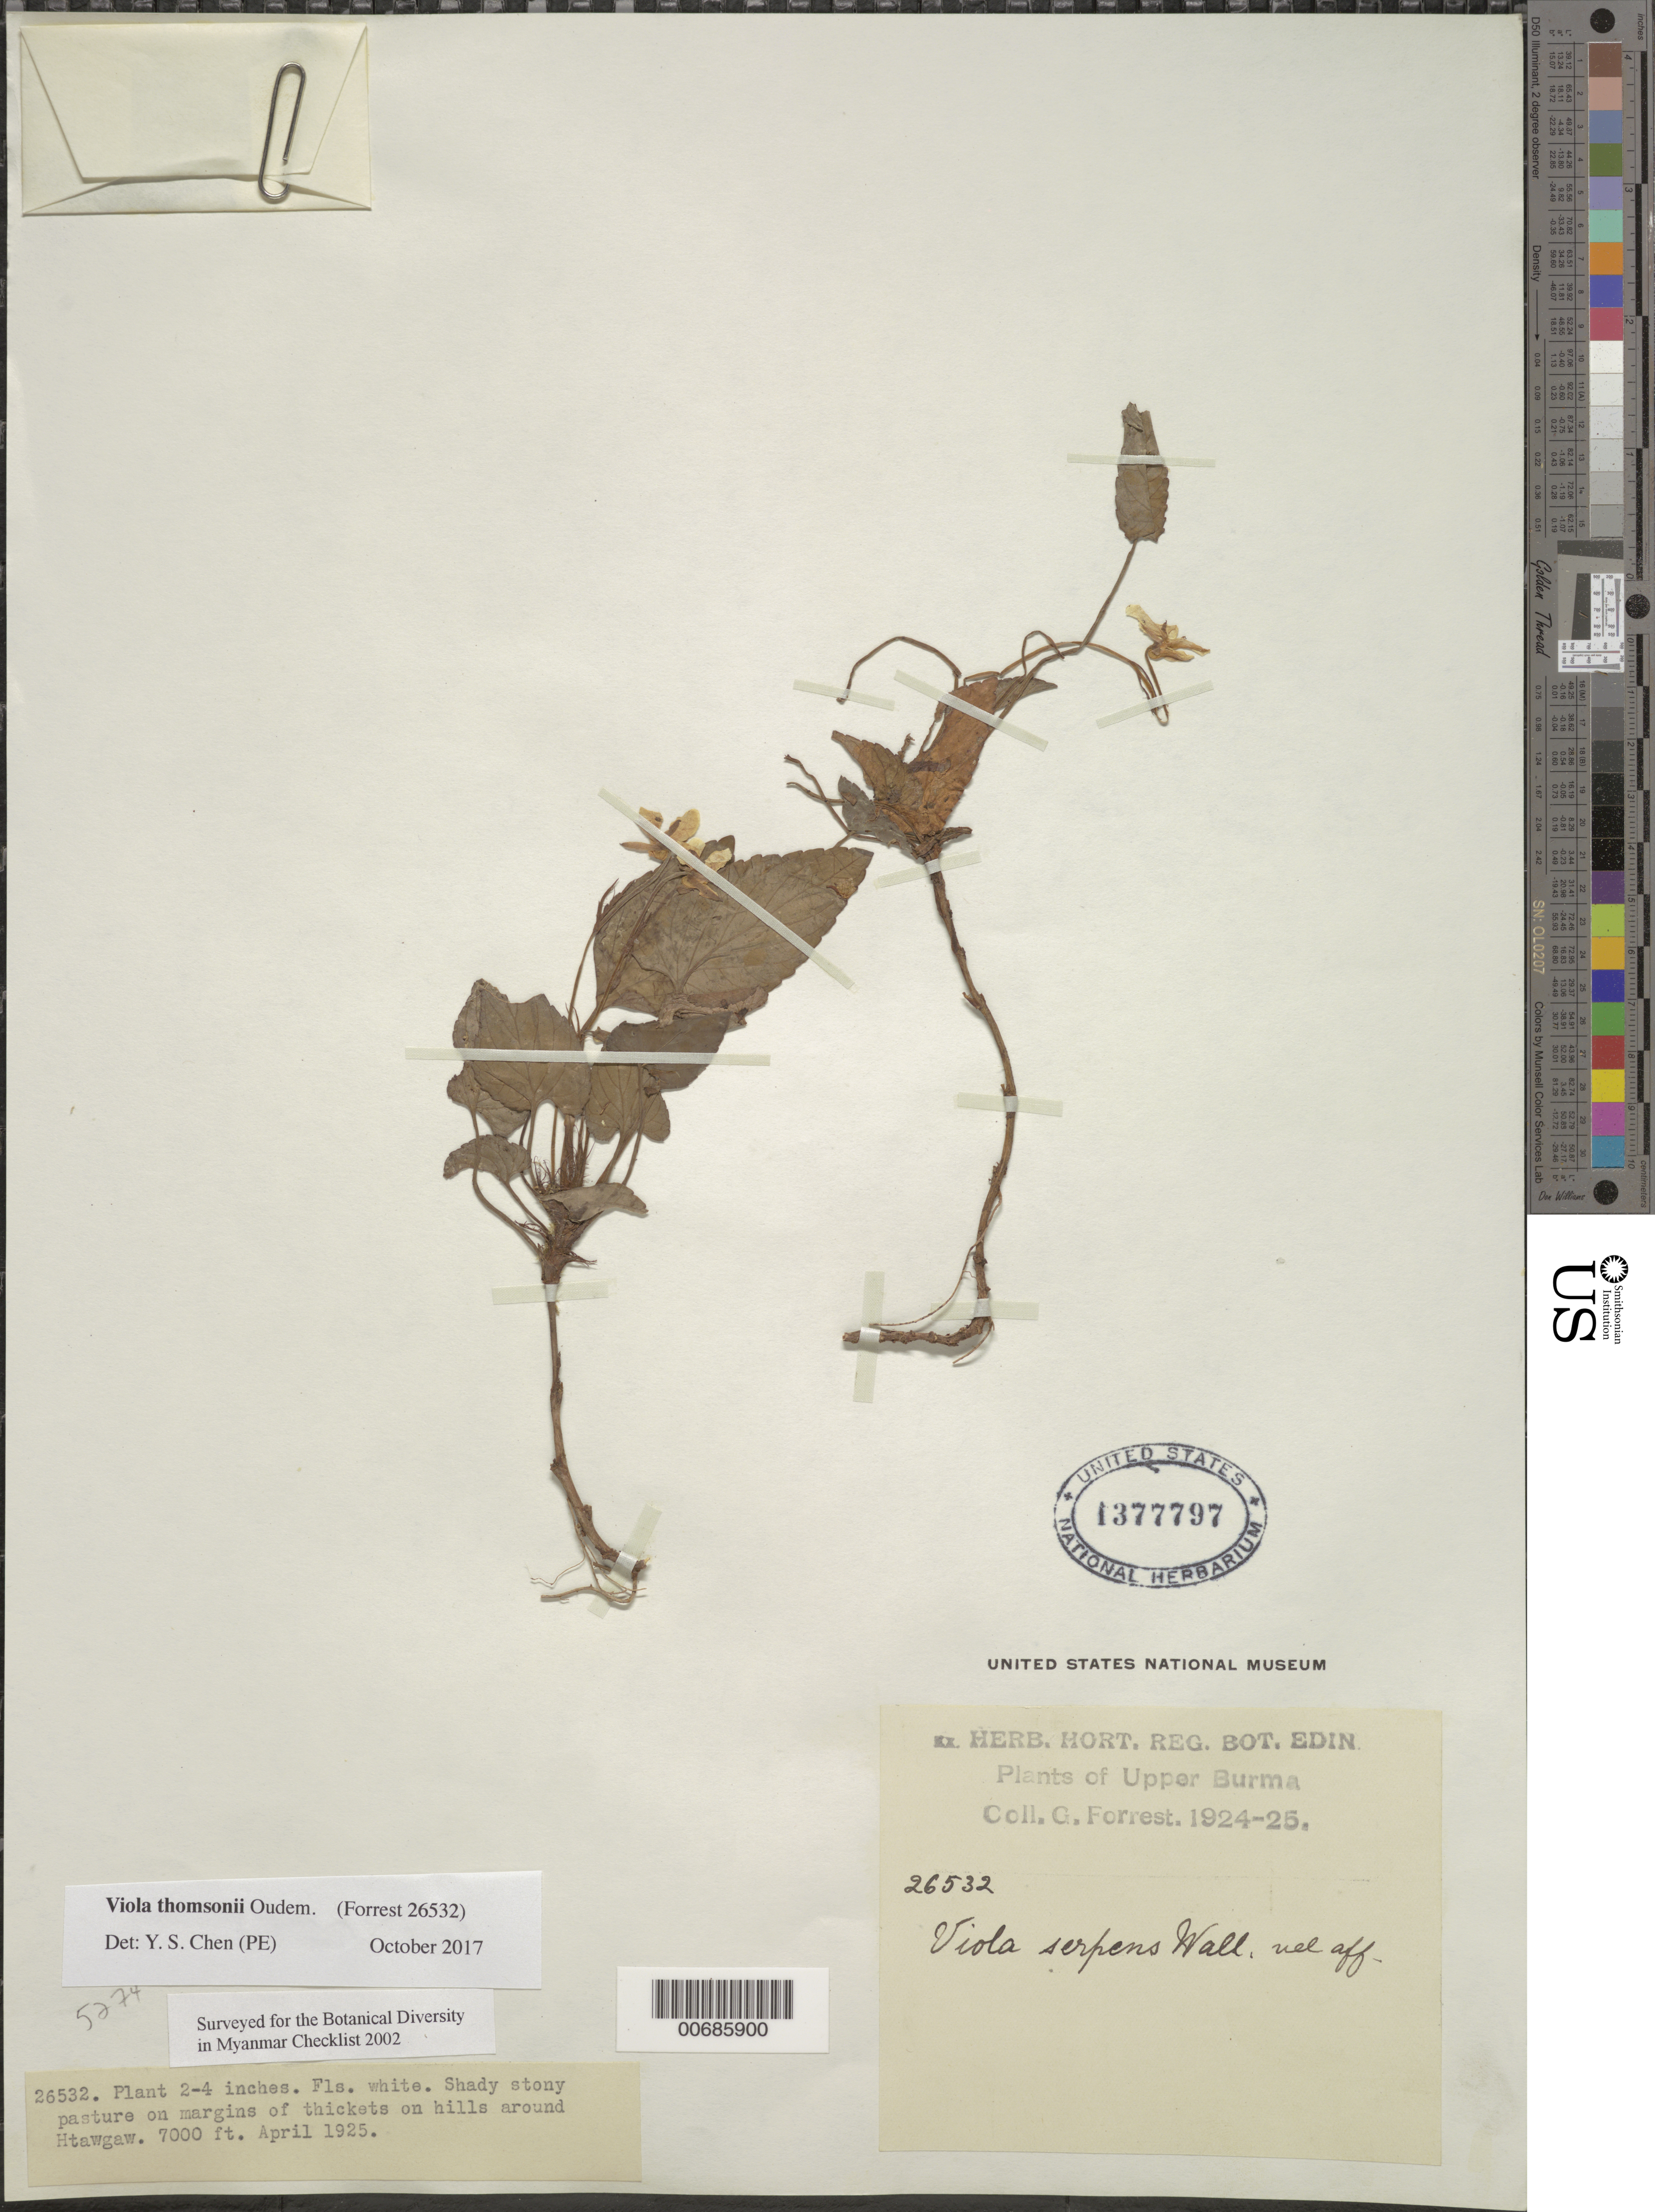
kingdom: Plantae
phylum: Tracheophyta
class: Magnoliopsida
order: Malpighiales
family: Violaceae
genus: Viola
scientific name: Viola serpens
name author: Wall.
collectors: G. Forrest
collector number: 26532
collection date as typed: Apr 1925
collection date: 1925-04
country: Myanmar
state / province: Kachin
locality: Htawgaw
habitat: Shady stony pasture, margins of thickets on hills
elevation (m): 2134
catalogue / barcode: US 1377797